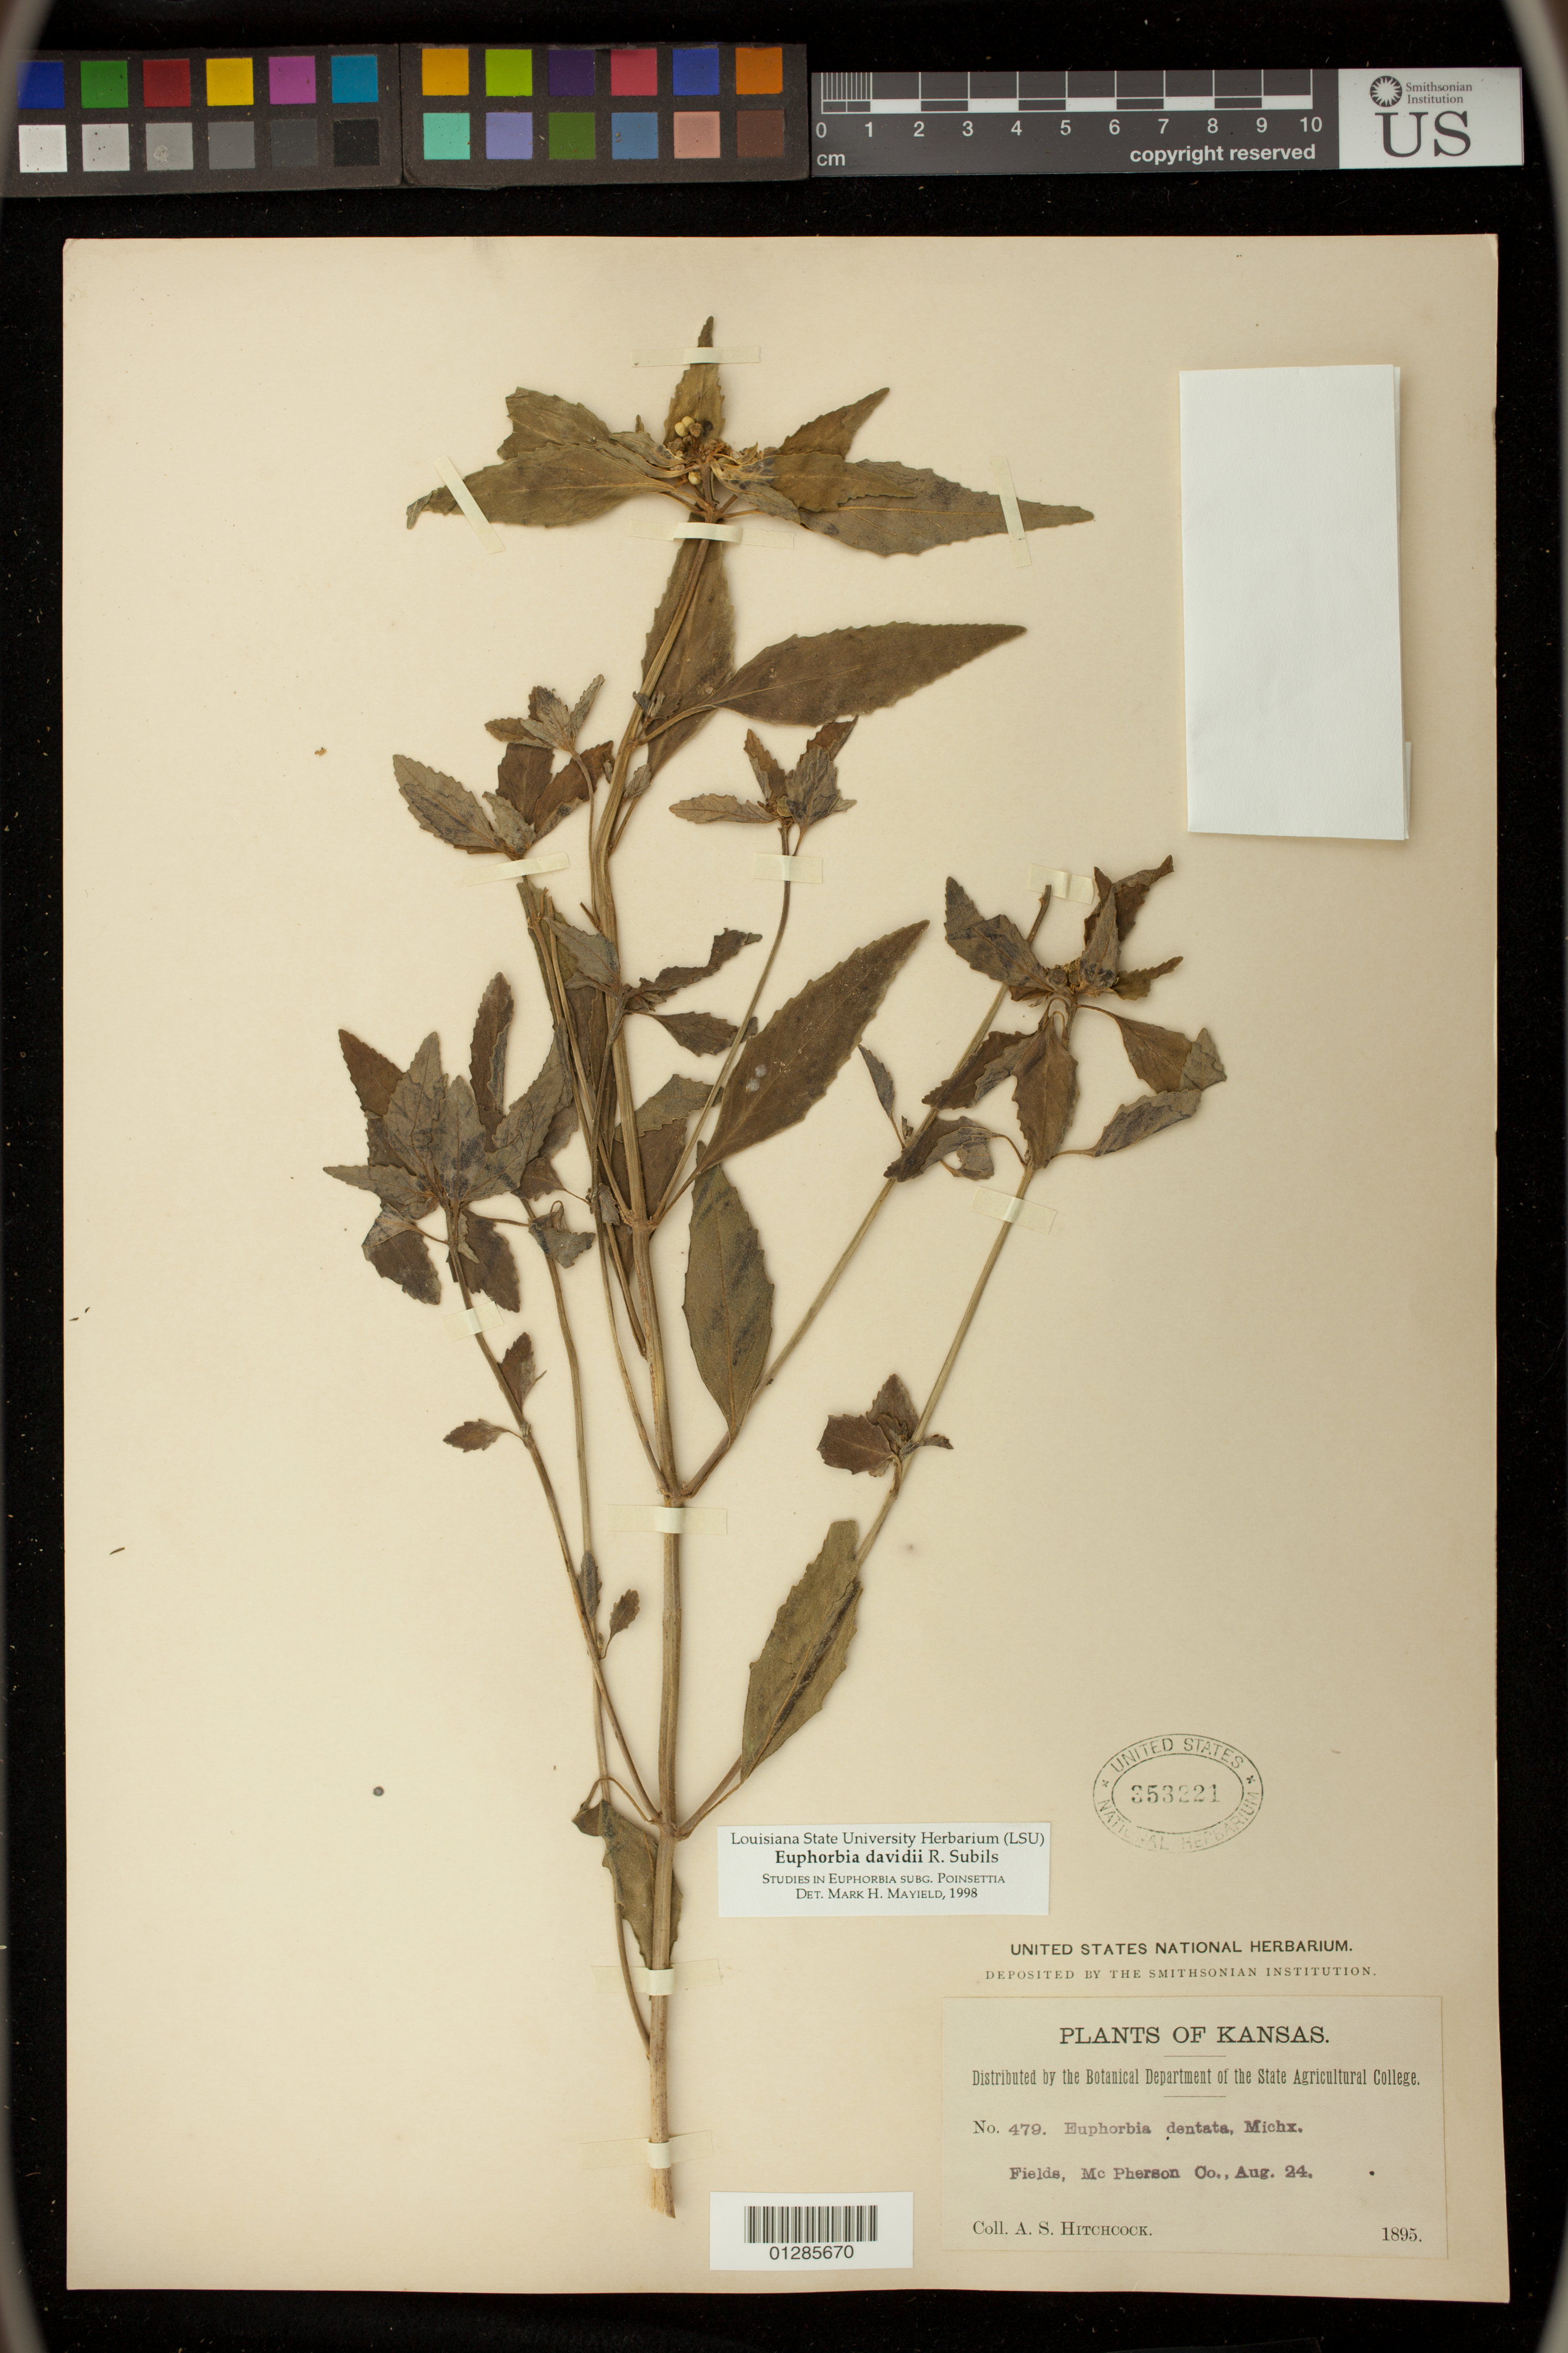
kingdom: Plantae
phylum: Tracheophyta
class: Magnoliopsida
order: Malpighiales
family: Euphorbiaceae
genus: Euphorbia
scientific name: Euphorbia davidii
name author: Subils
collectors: A. S. Hitchcock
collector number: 479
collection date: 1895-08-24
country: United States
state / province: Kansas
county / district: McPherson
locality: Fields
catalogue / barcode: US 353221